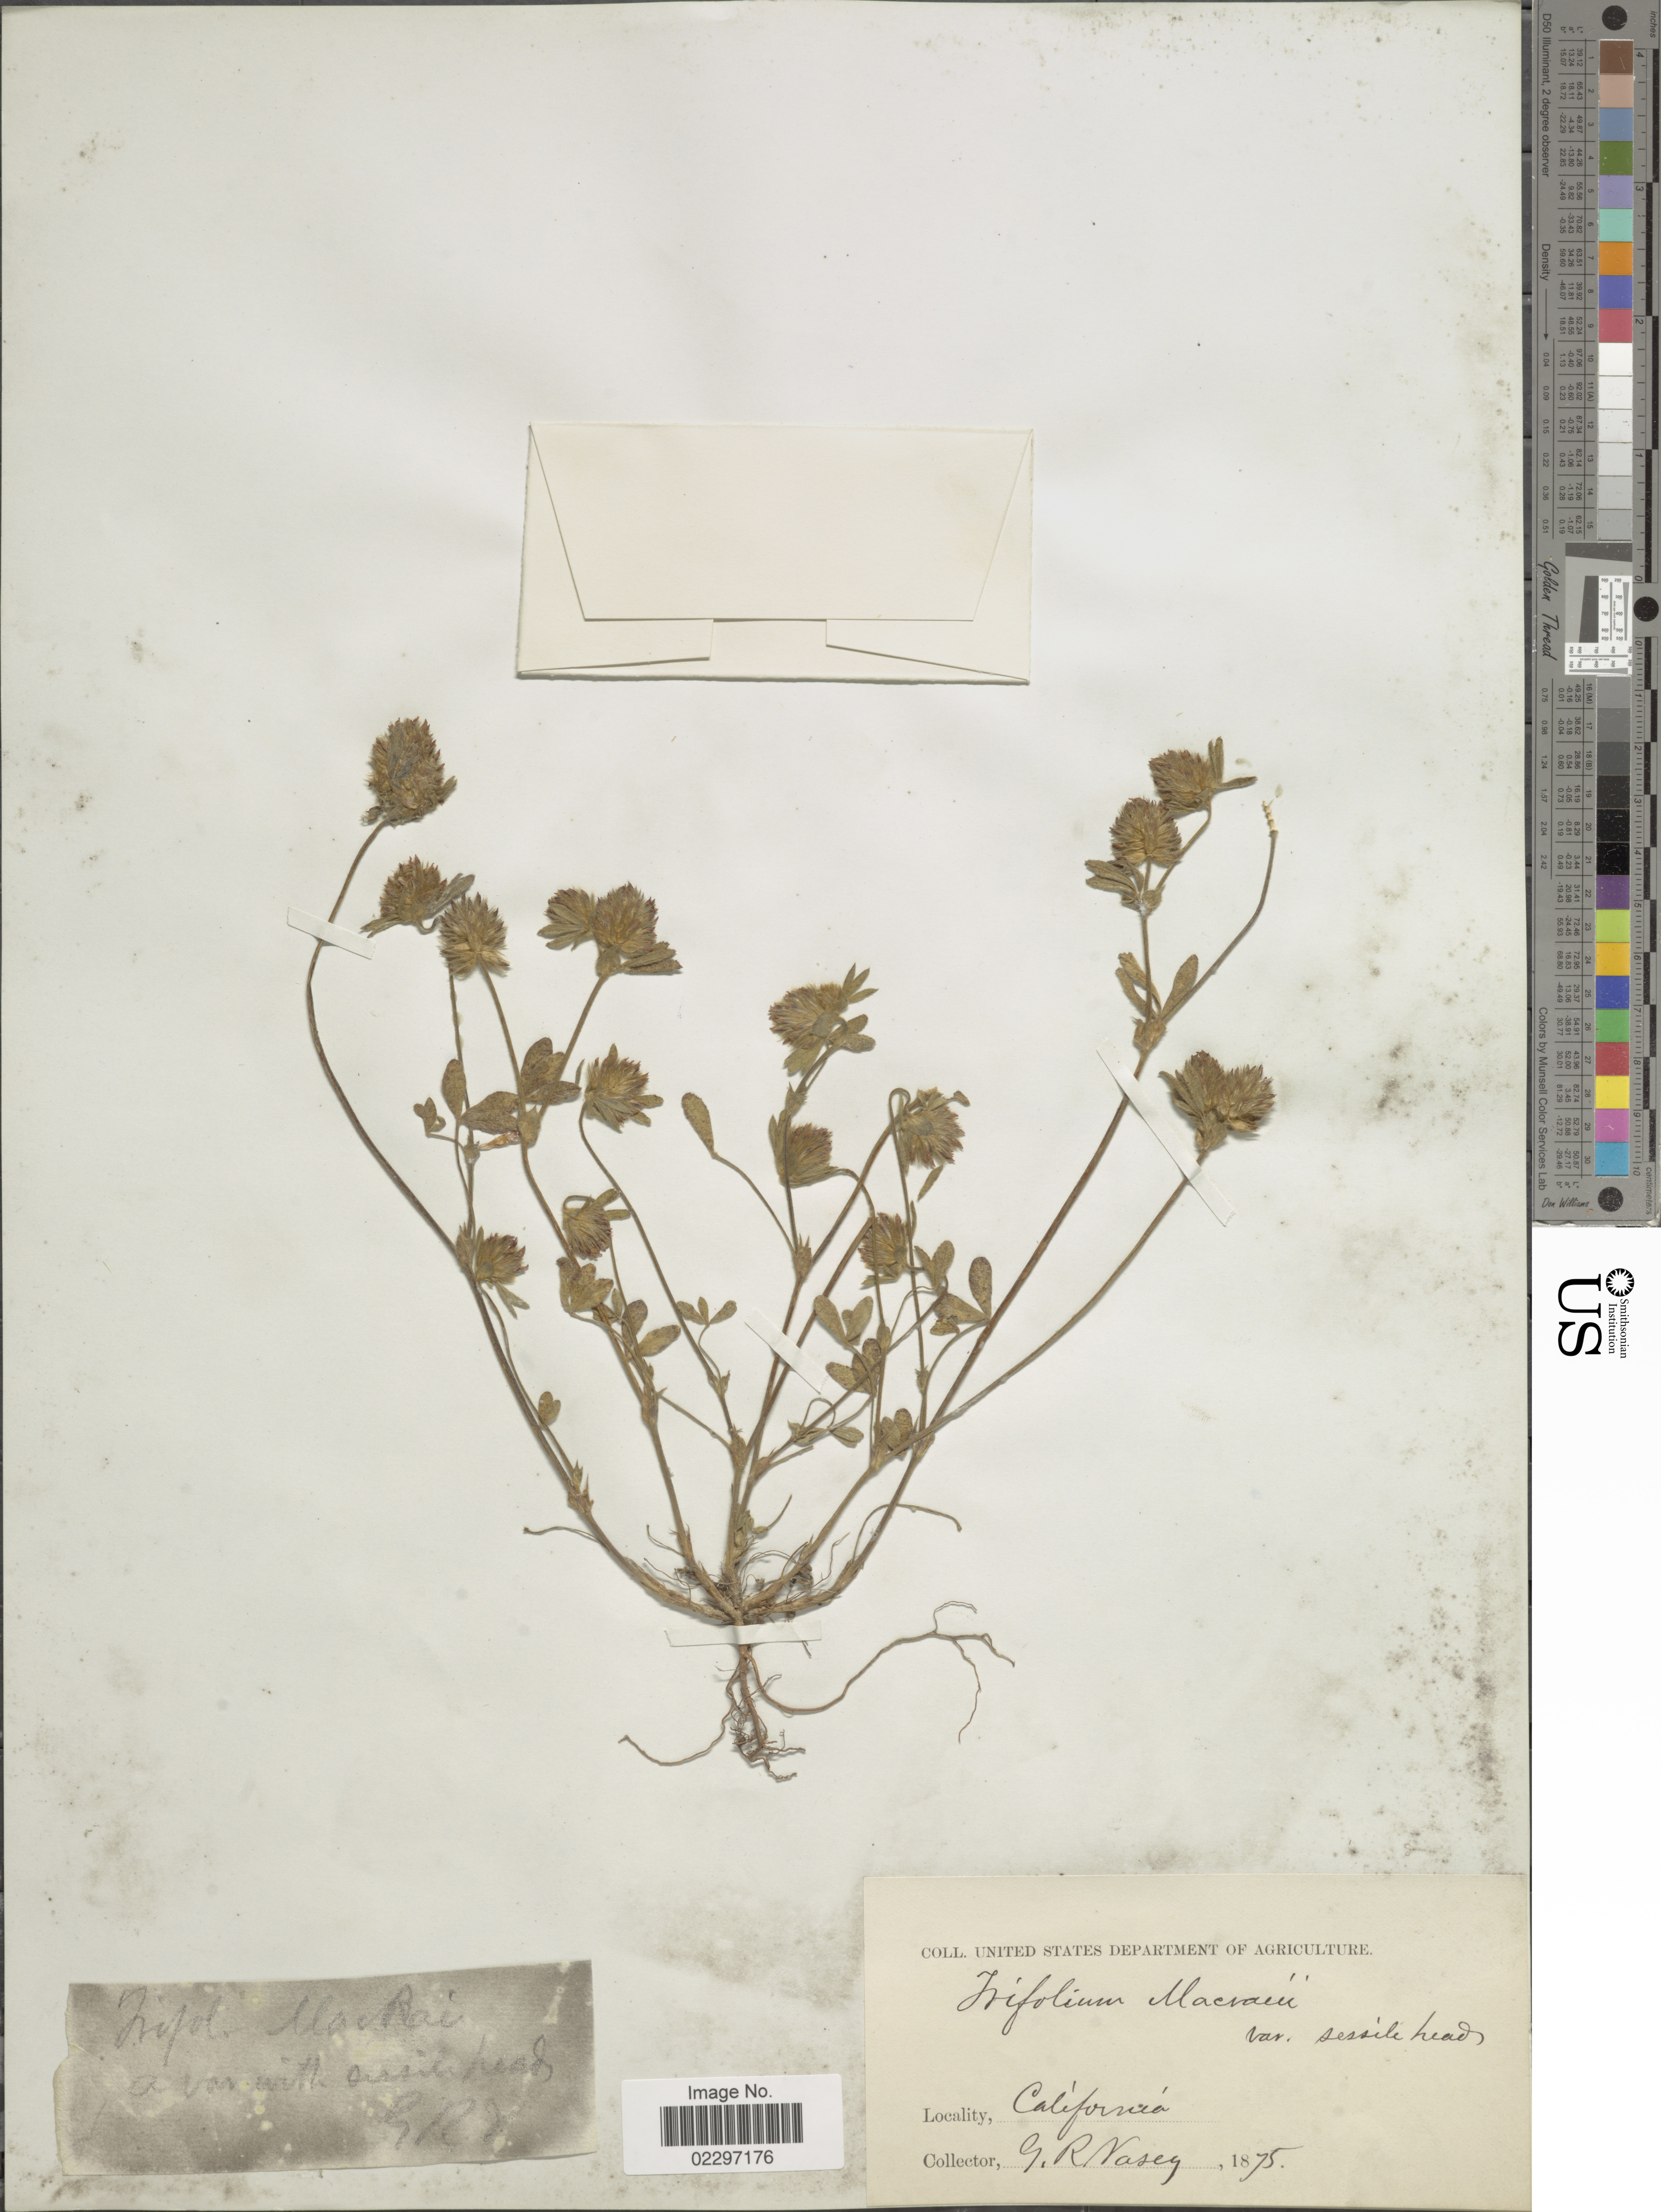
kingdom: Plantae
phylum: Tracheophyta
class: Magnoliopsida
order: Fabales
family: Fabaceae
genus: Trifolium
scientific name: Trifolium macraei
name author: Hook. & Arn.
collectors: G. R. Vasey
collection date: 1875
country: United States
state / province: California